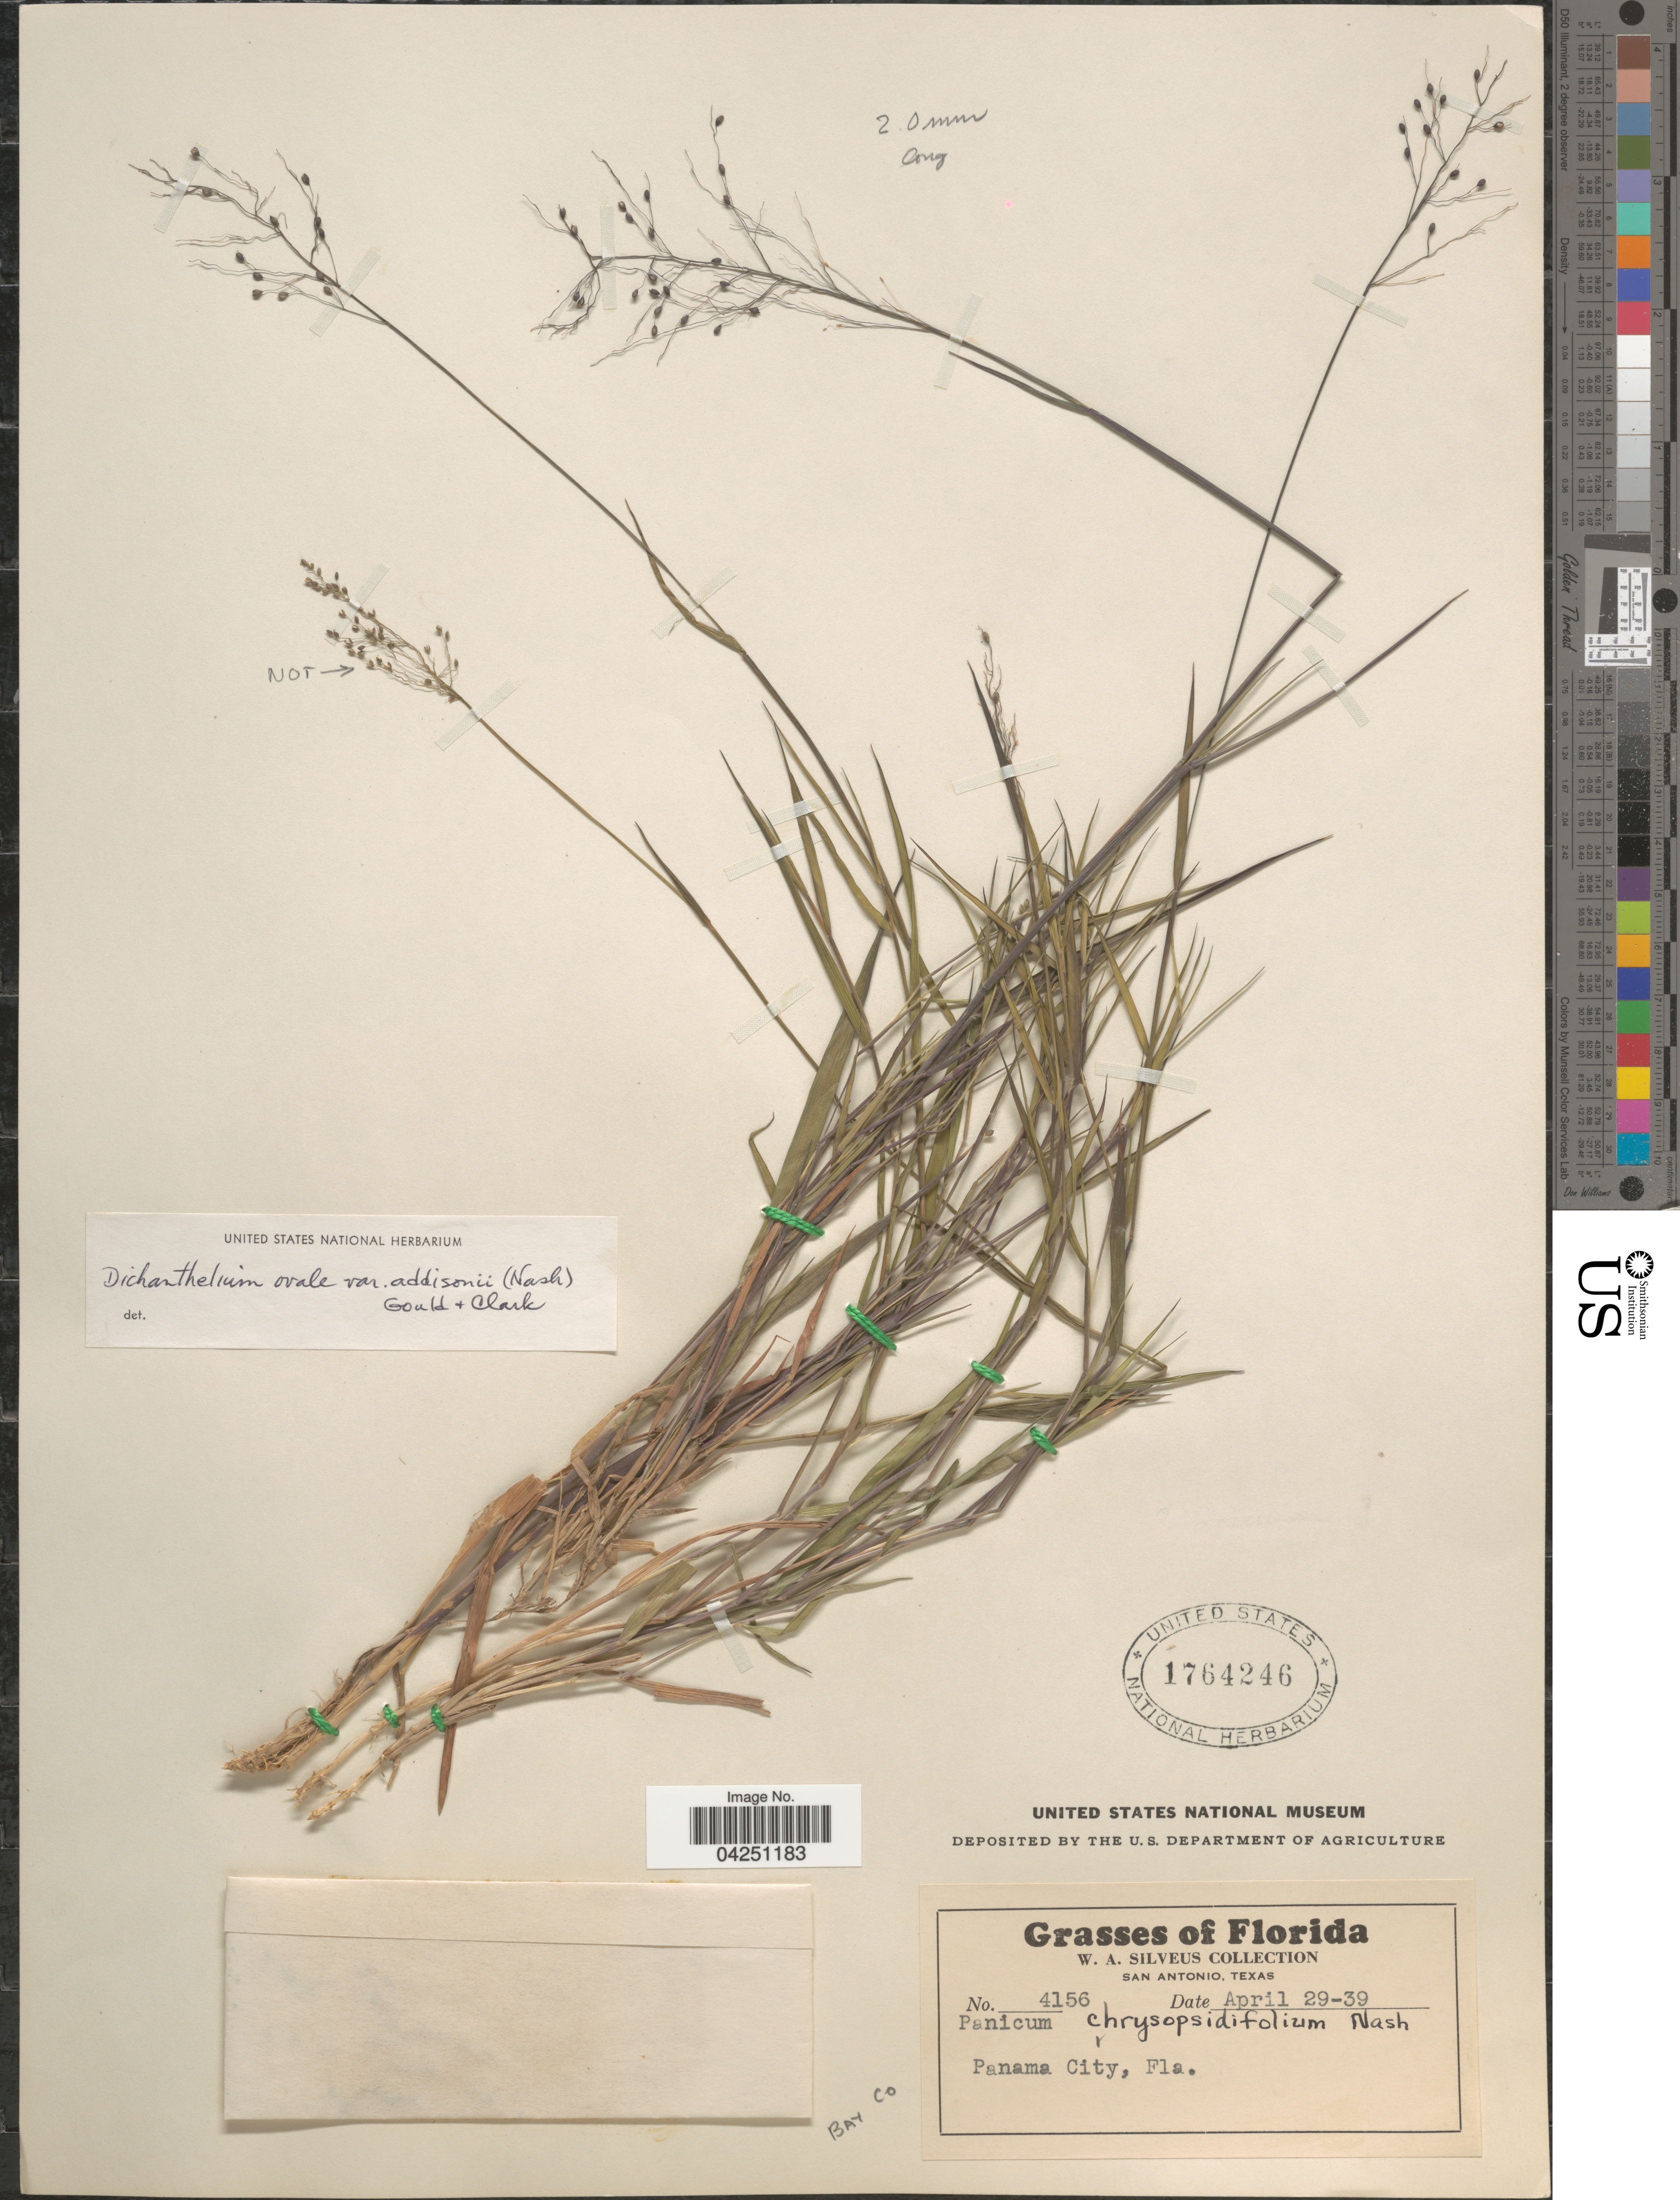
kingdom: Plantae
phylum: Tracheophyta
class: Liliopsida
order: Poales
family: Poaceae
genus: Dichanthelium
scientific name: Dichanthelium acuminatum var. acuminatum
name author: (Sw.) Gould & C.A. Clark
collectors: W. Silveus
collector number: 4156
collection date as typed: Transcribed d/m/y: 29/4/39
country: United States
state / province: Florida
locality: Panama City. Bay Co.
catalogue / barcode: US 1764246